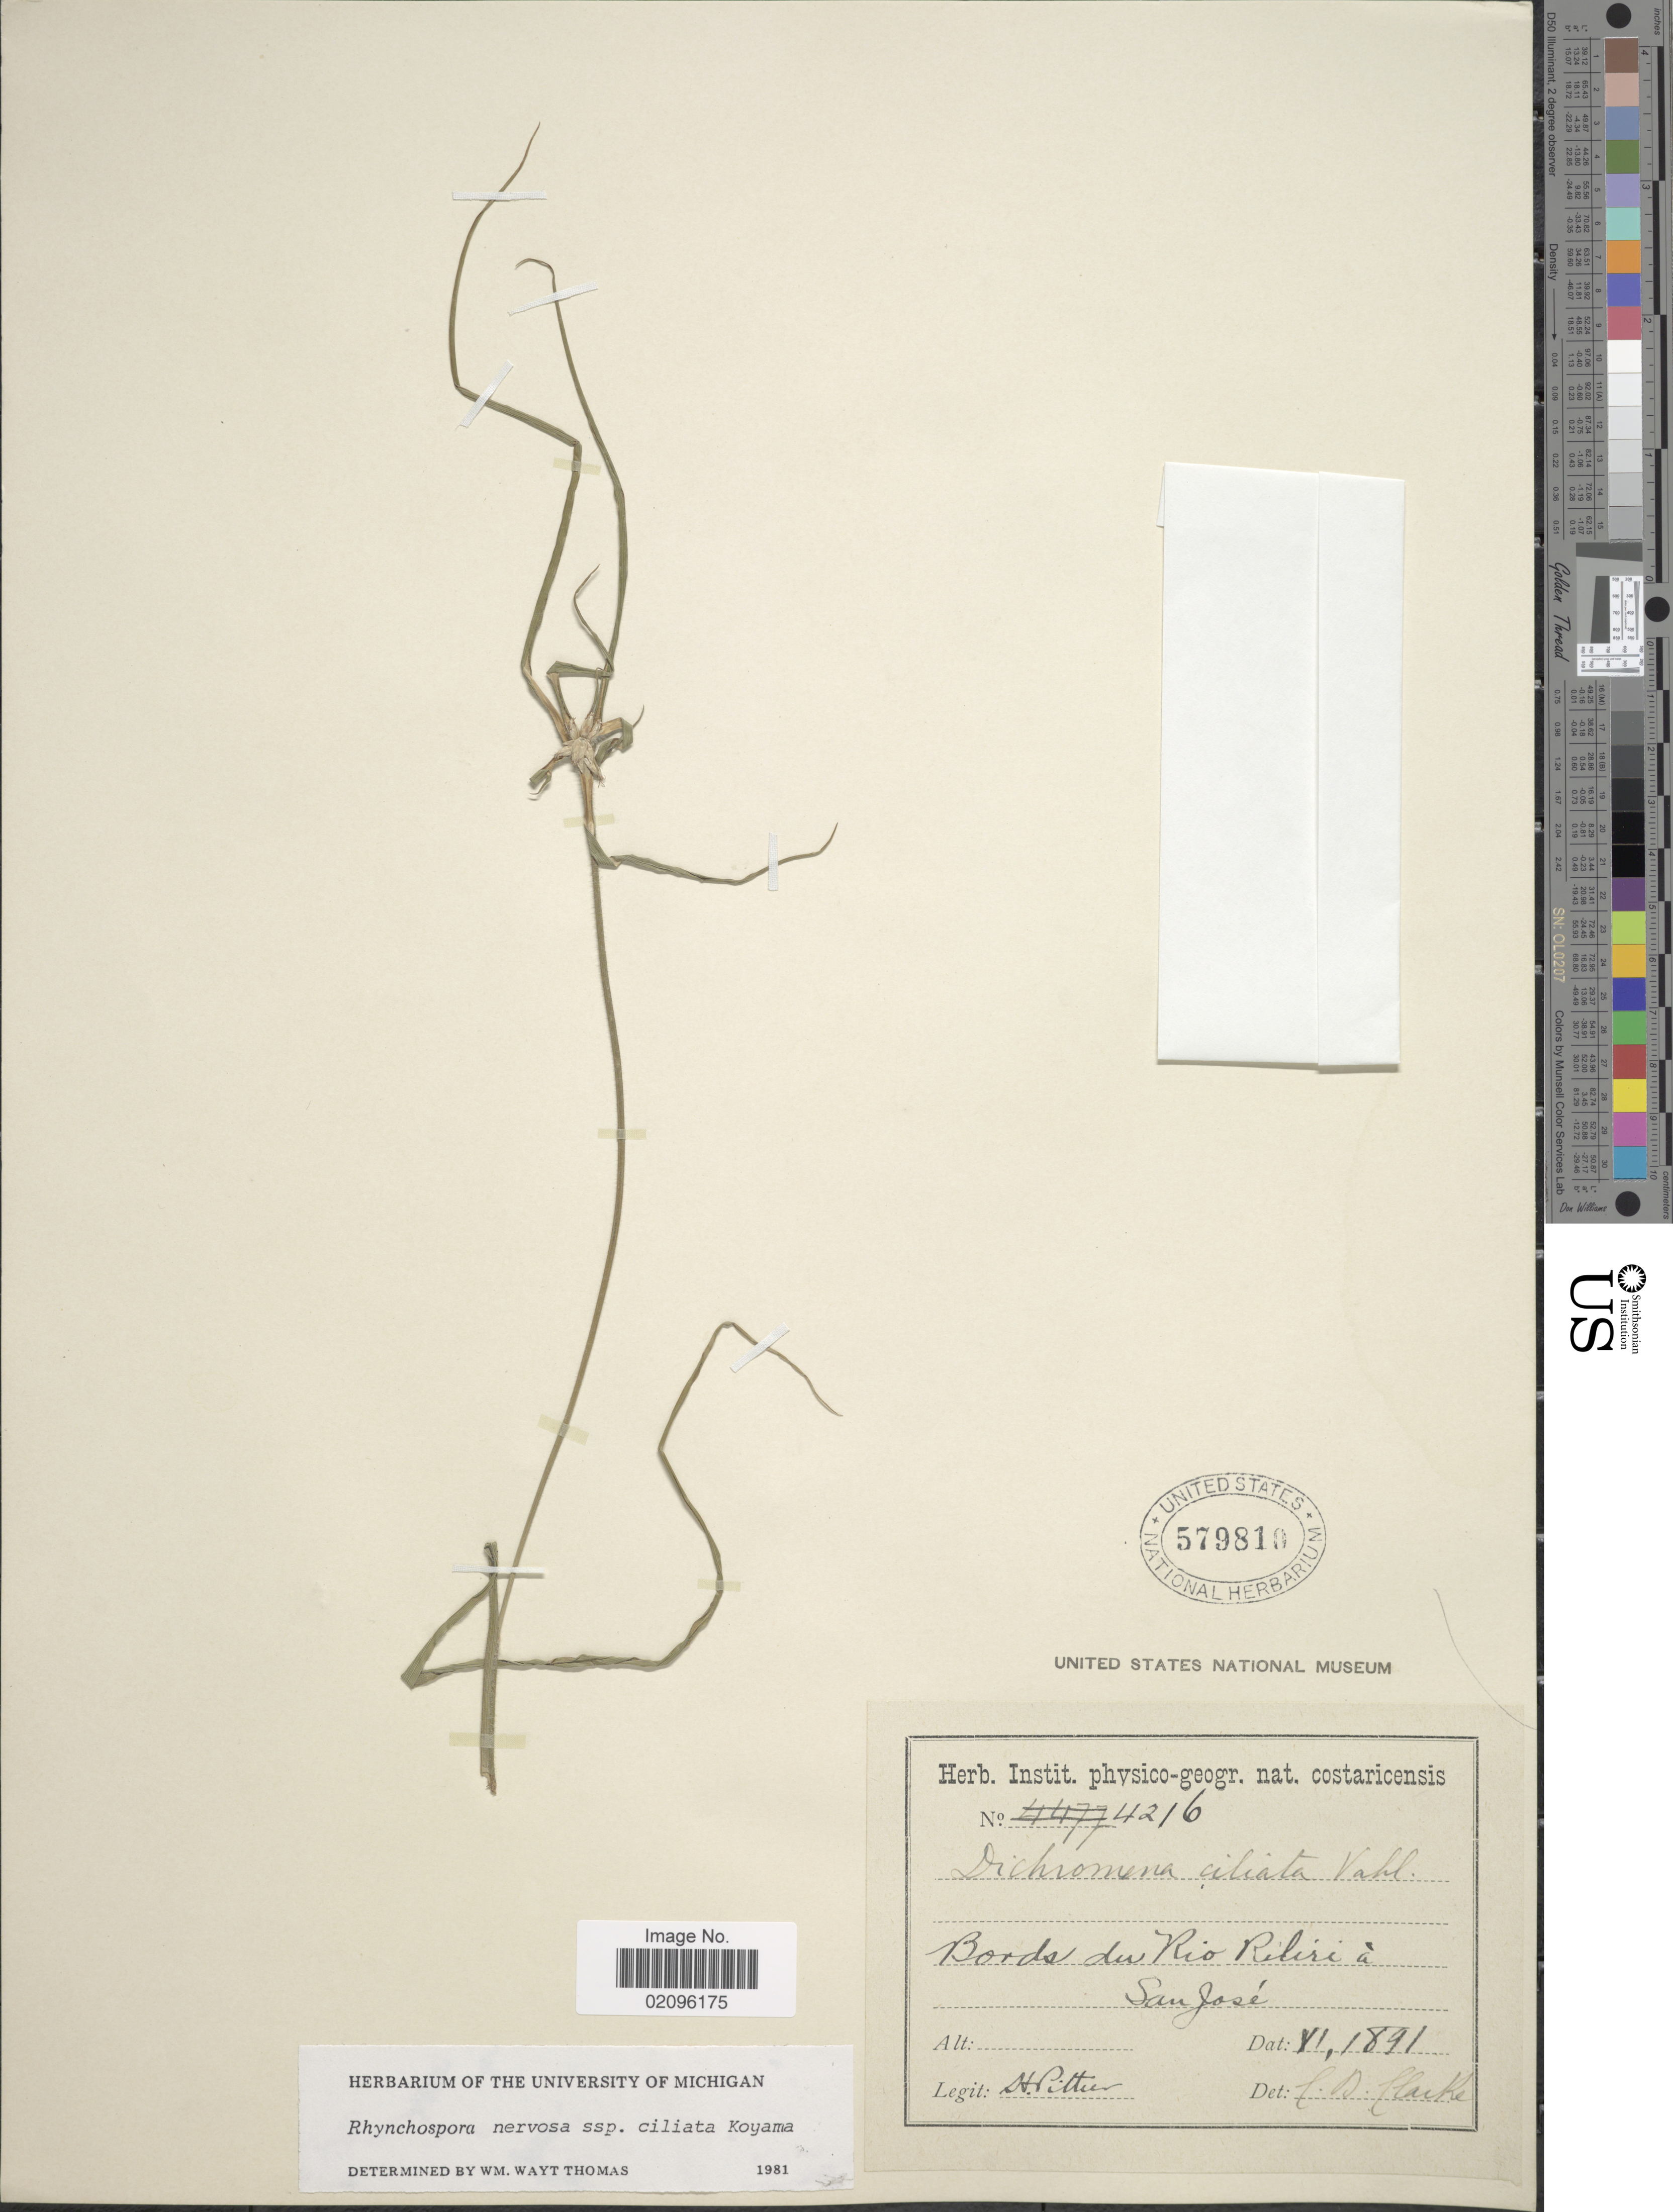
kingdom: Plantae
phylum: Tracheophyta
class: Liliopsida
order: Poales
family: Cyperaceae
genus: Rhynchospora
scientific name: Rhynchospora nervosa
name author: (Vahl) Boeckeler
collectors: H. F. Pittier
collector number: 4216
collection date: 1891-06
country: Costa Rica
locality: Bords du Rio Riliri a San Jose.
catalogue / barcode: US 579810